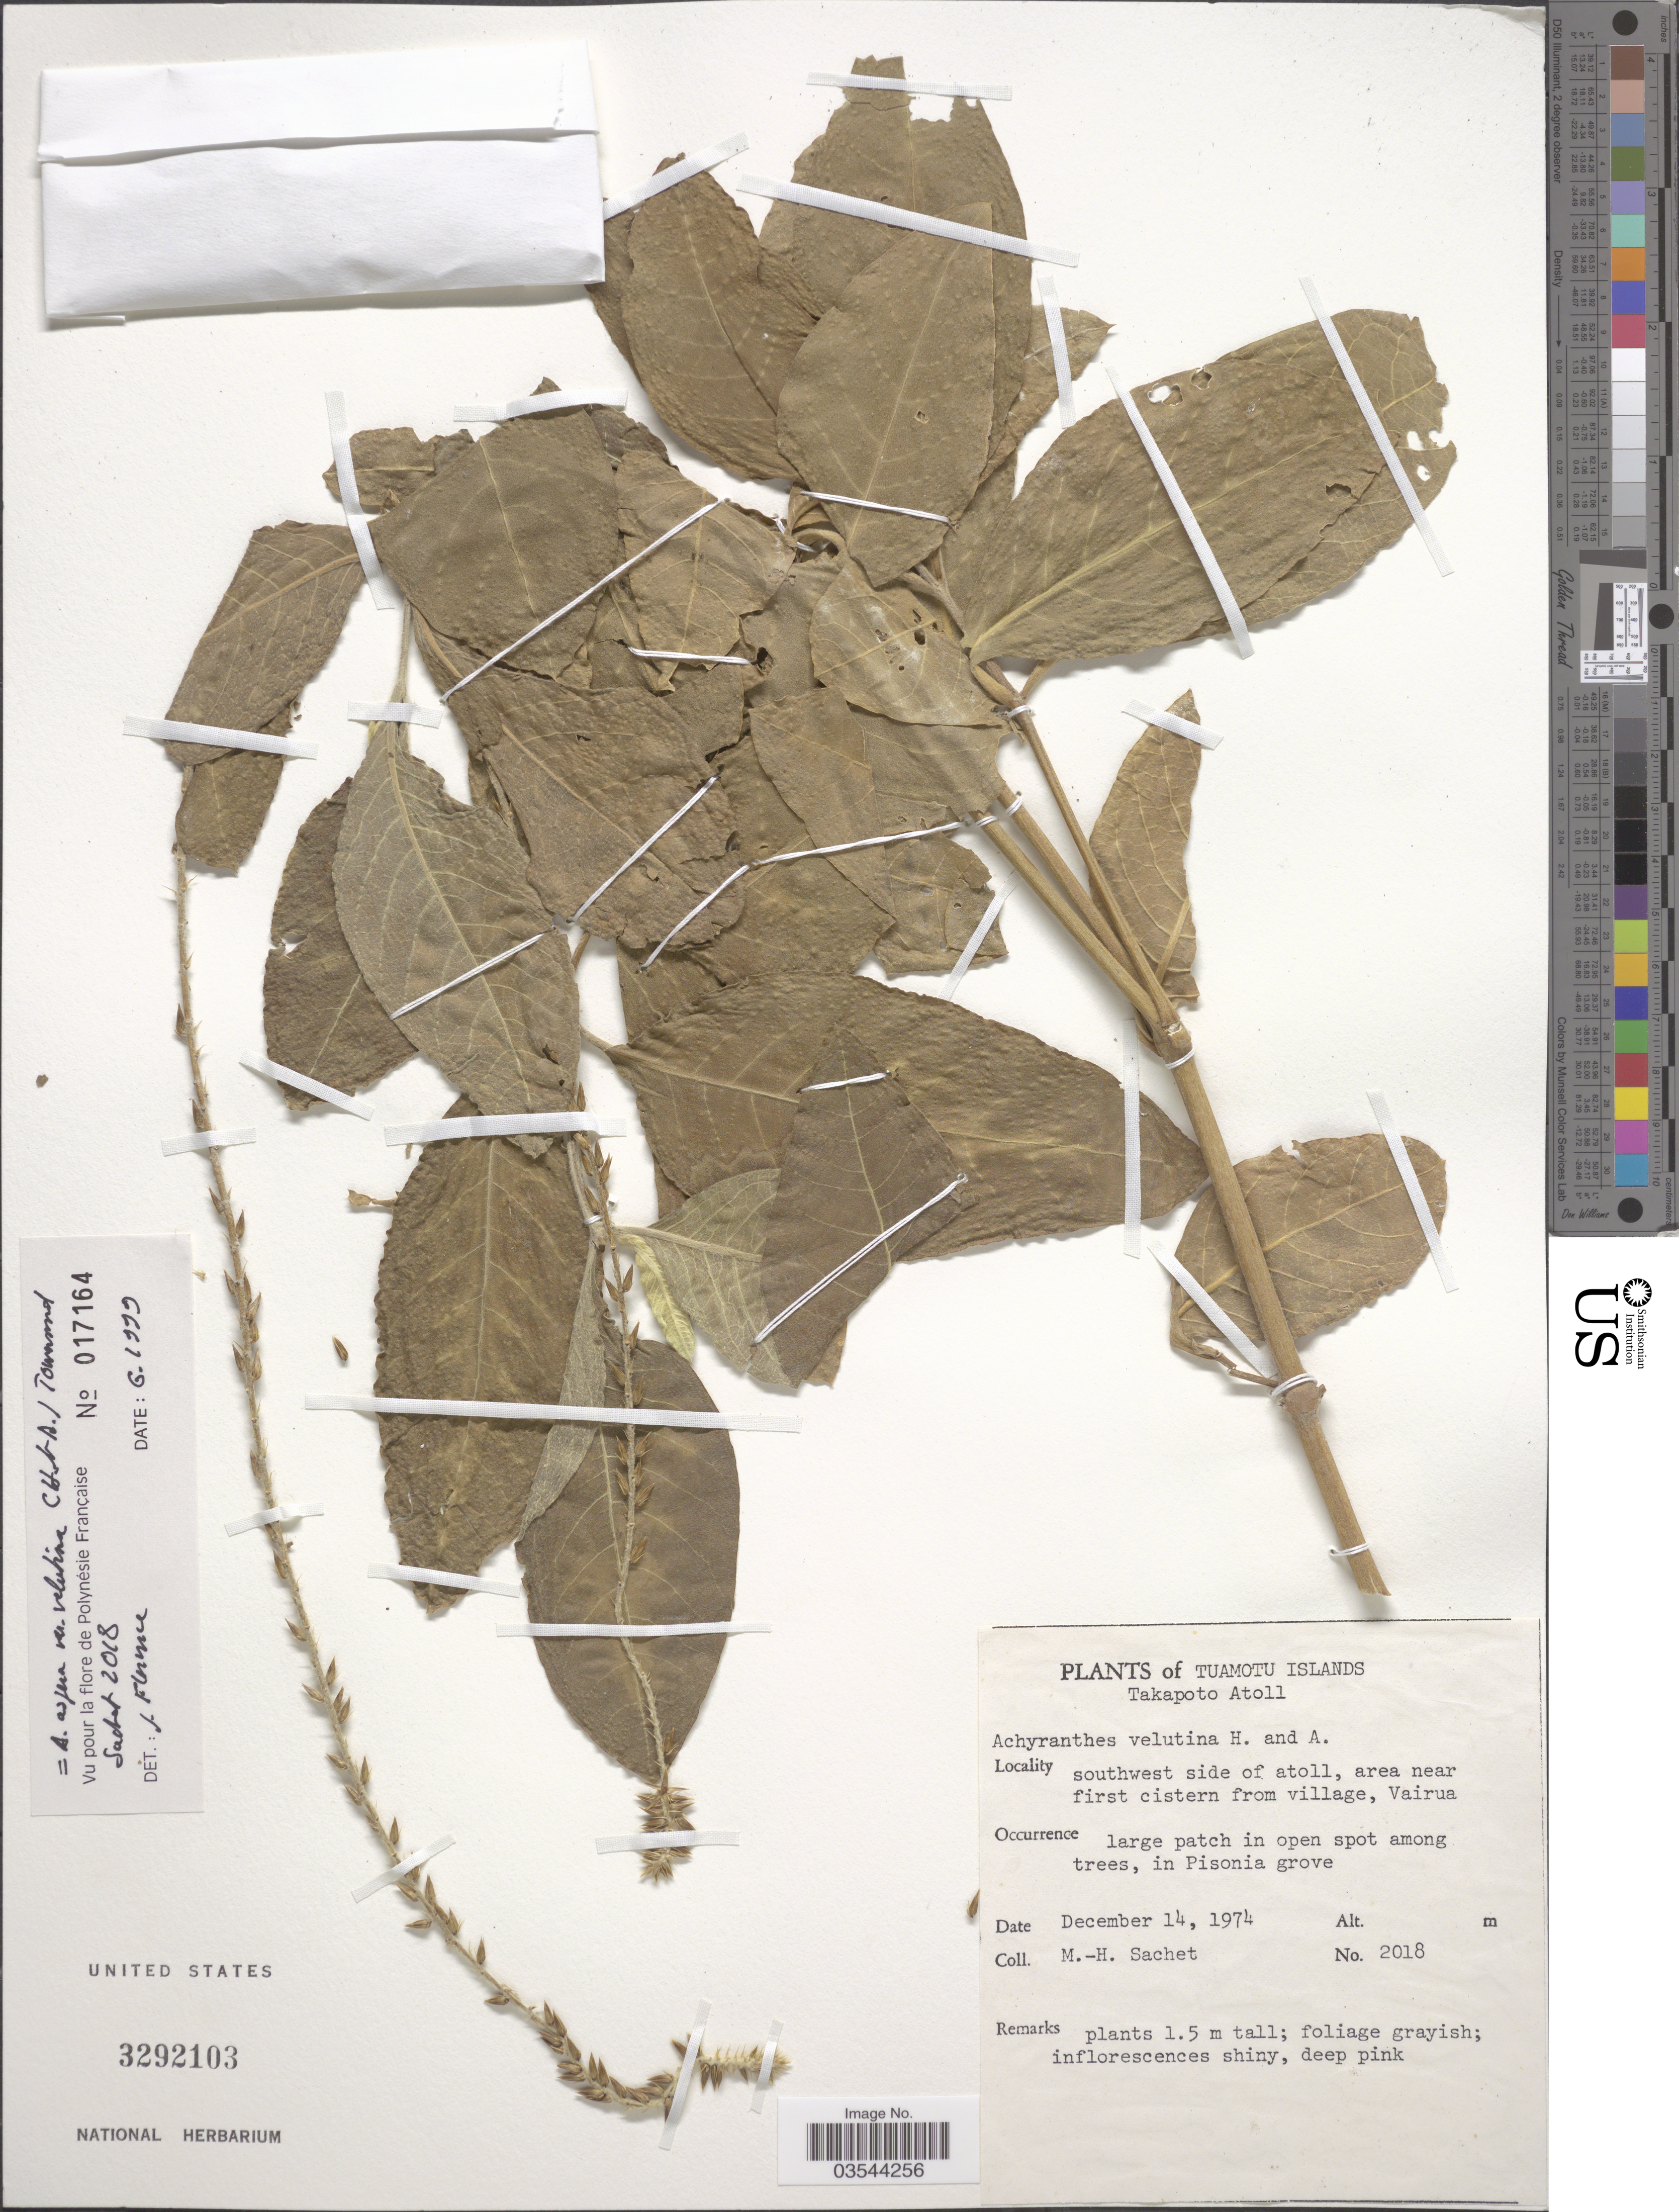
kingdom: Plantae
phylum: Tracheophyta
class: Magnoliopsida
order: Caryophyllales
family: Amaranthaceae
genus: Achyranthes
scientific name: Achyranthes aspera var. velutina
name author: (Hook. & Arn.) C. C. Towns.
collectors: M.-H. Sachet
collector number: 2018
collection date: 1974-12-14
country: French Polynesia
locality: Tuamotu Islands. Takapoto Atoll. Southwest side of atoll, area near first cistern from village, Vairua.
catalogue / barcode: US 3292103